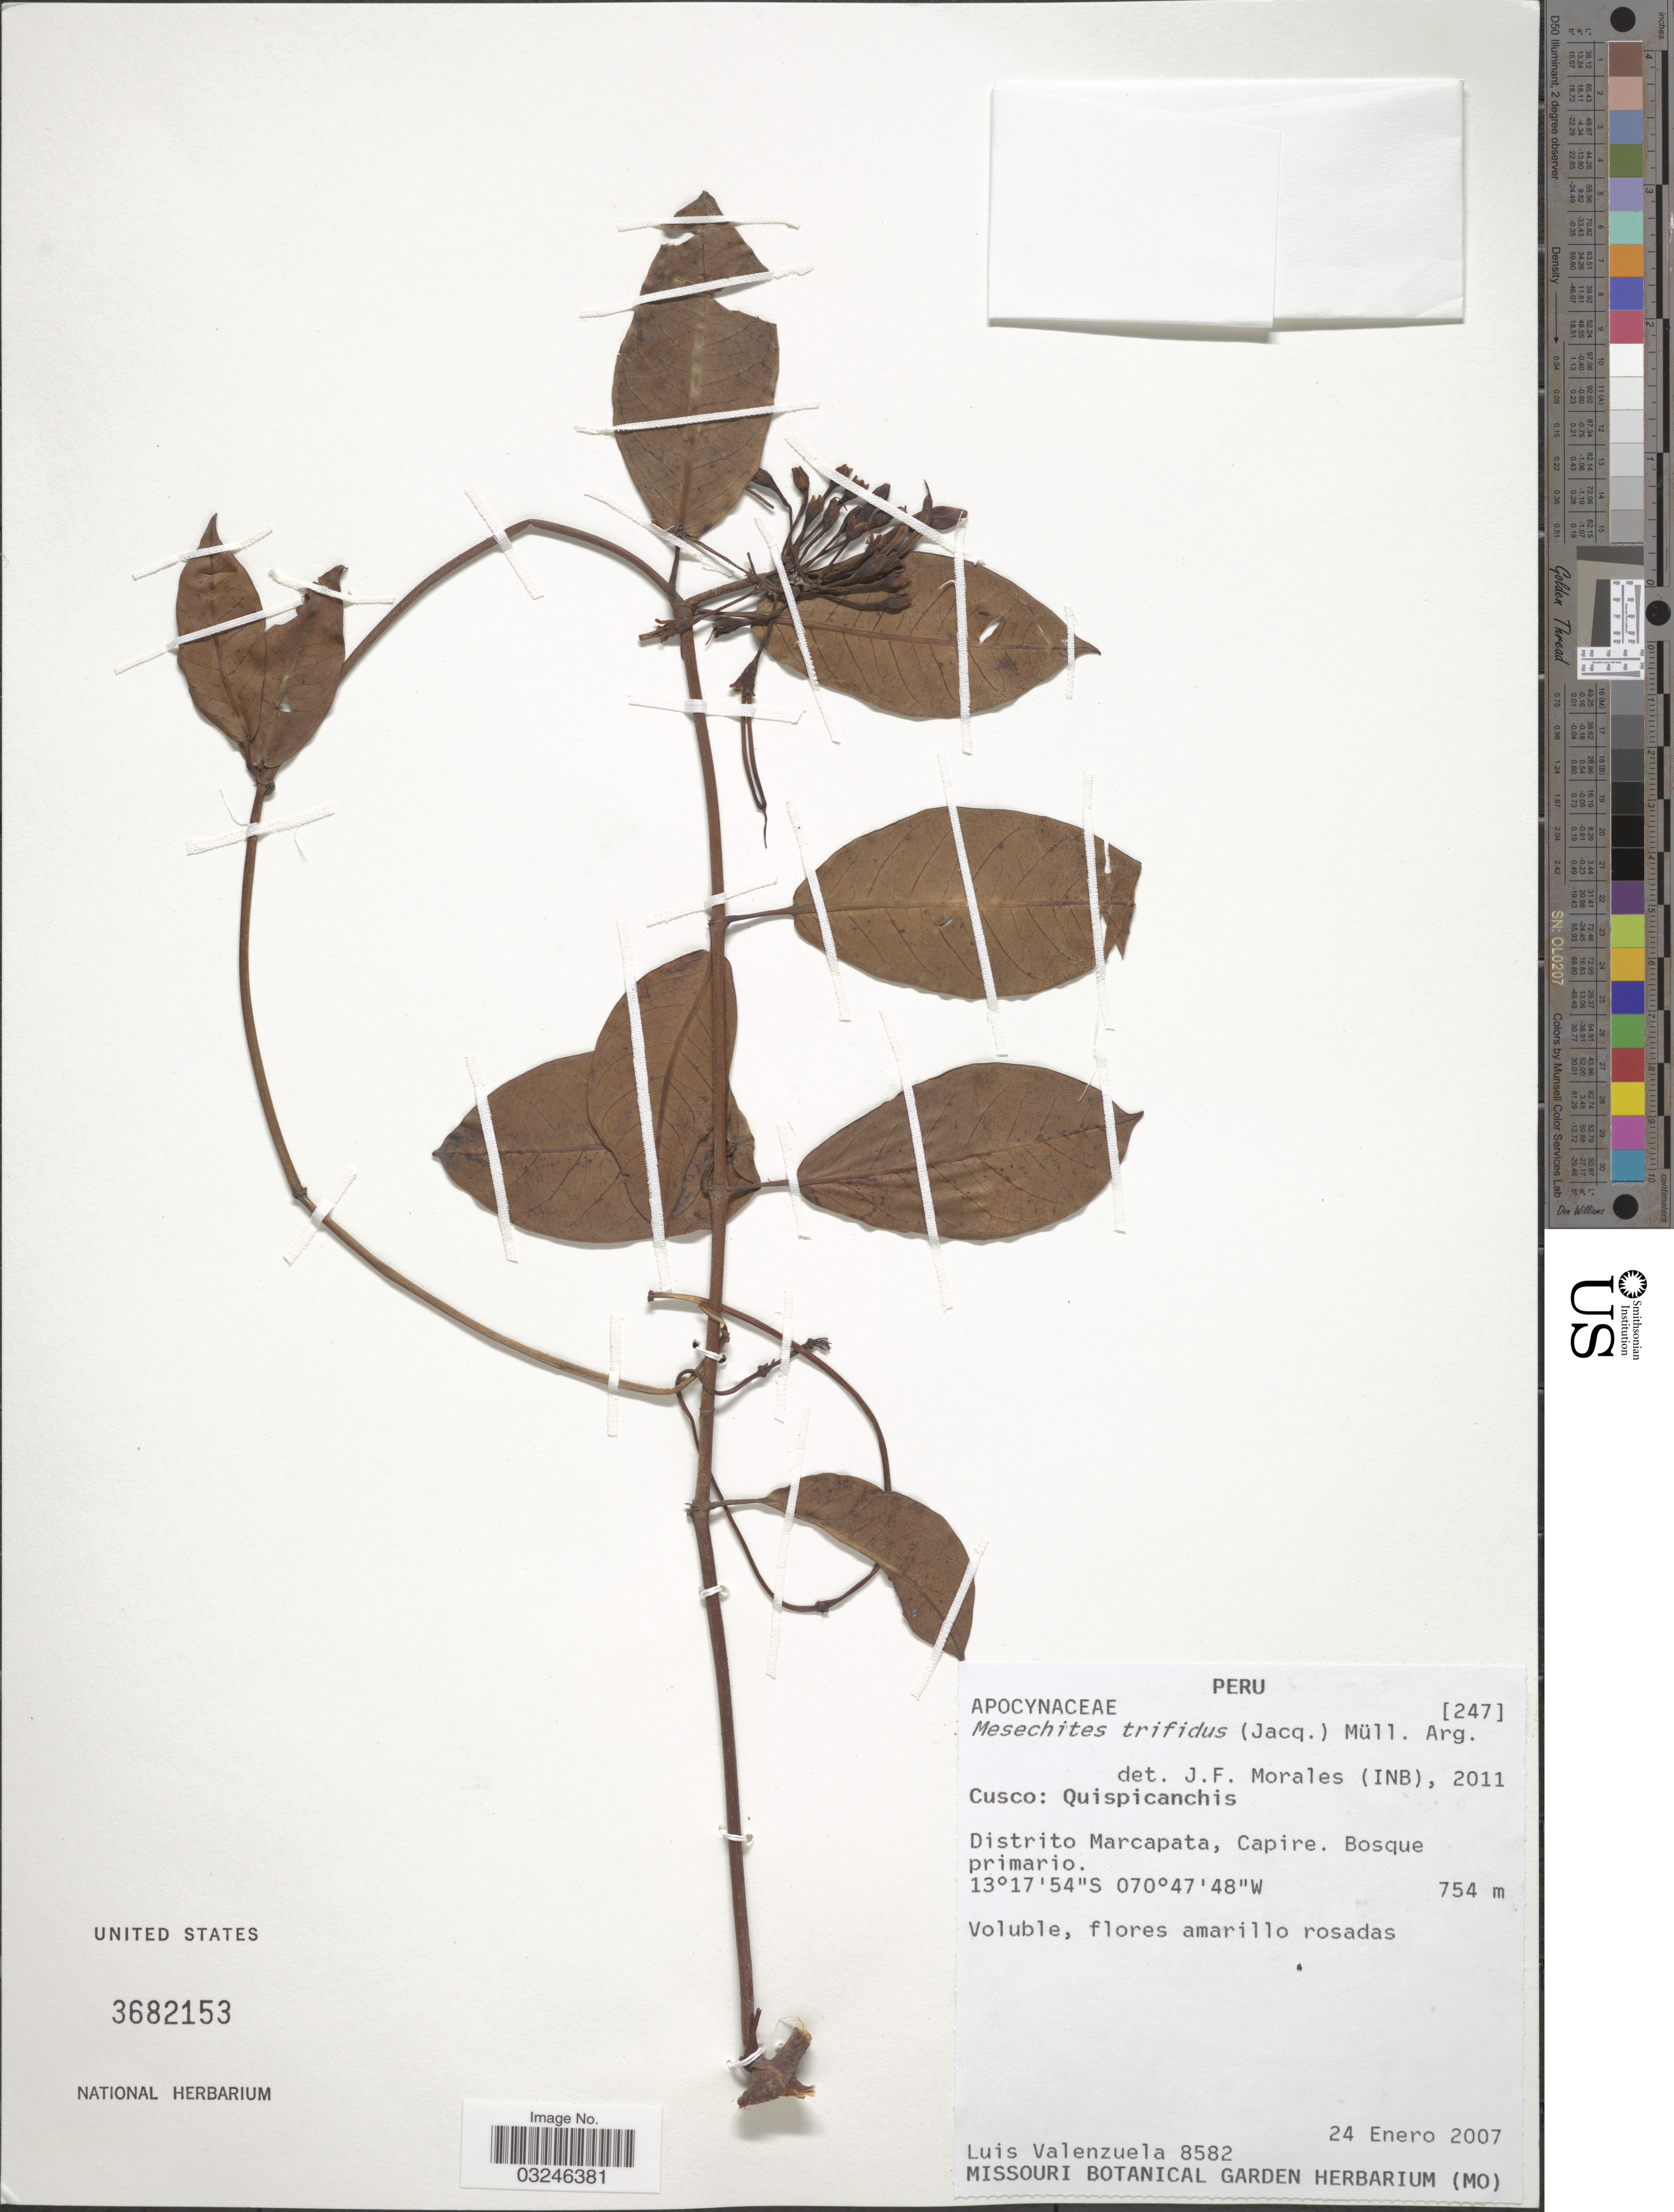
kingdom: Plantae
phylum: Tracheophyta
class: Magnoliopsida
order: Gentianales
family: Apocynaceae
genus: Mesechites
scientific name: Mesechites trifidus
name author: (Jacq.) Müll. Arg.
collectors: L. Valenzuela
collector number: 8582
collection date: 2007-01-24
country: Peru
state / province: Cusco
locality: Quispicanchis. Distrito Marcapata, Capire.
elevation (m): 754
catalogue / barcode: US 3682153